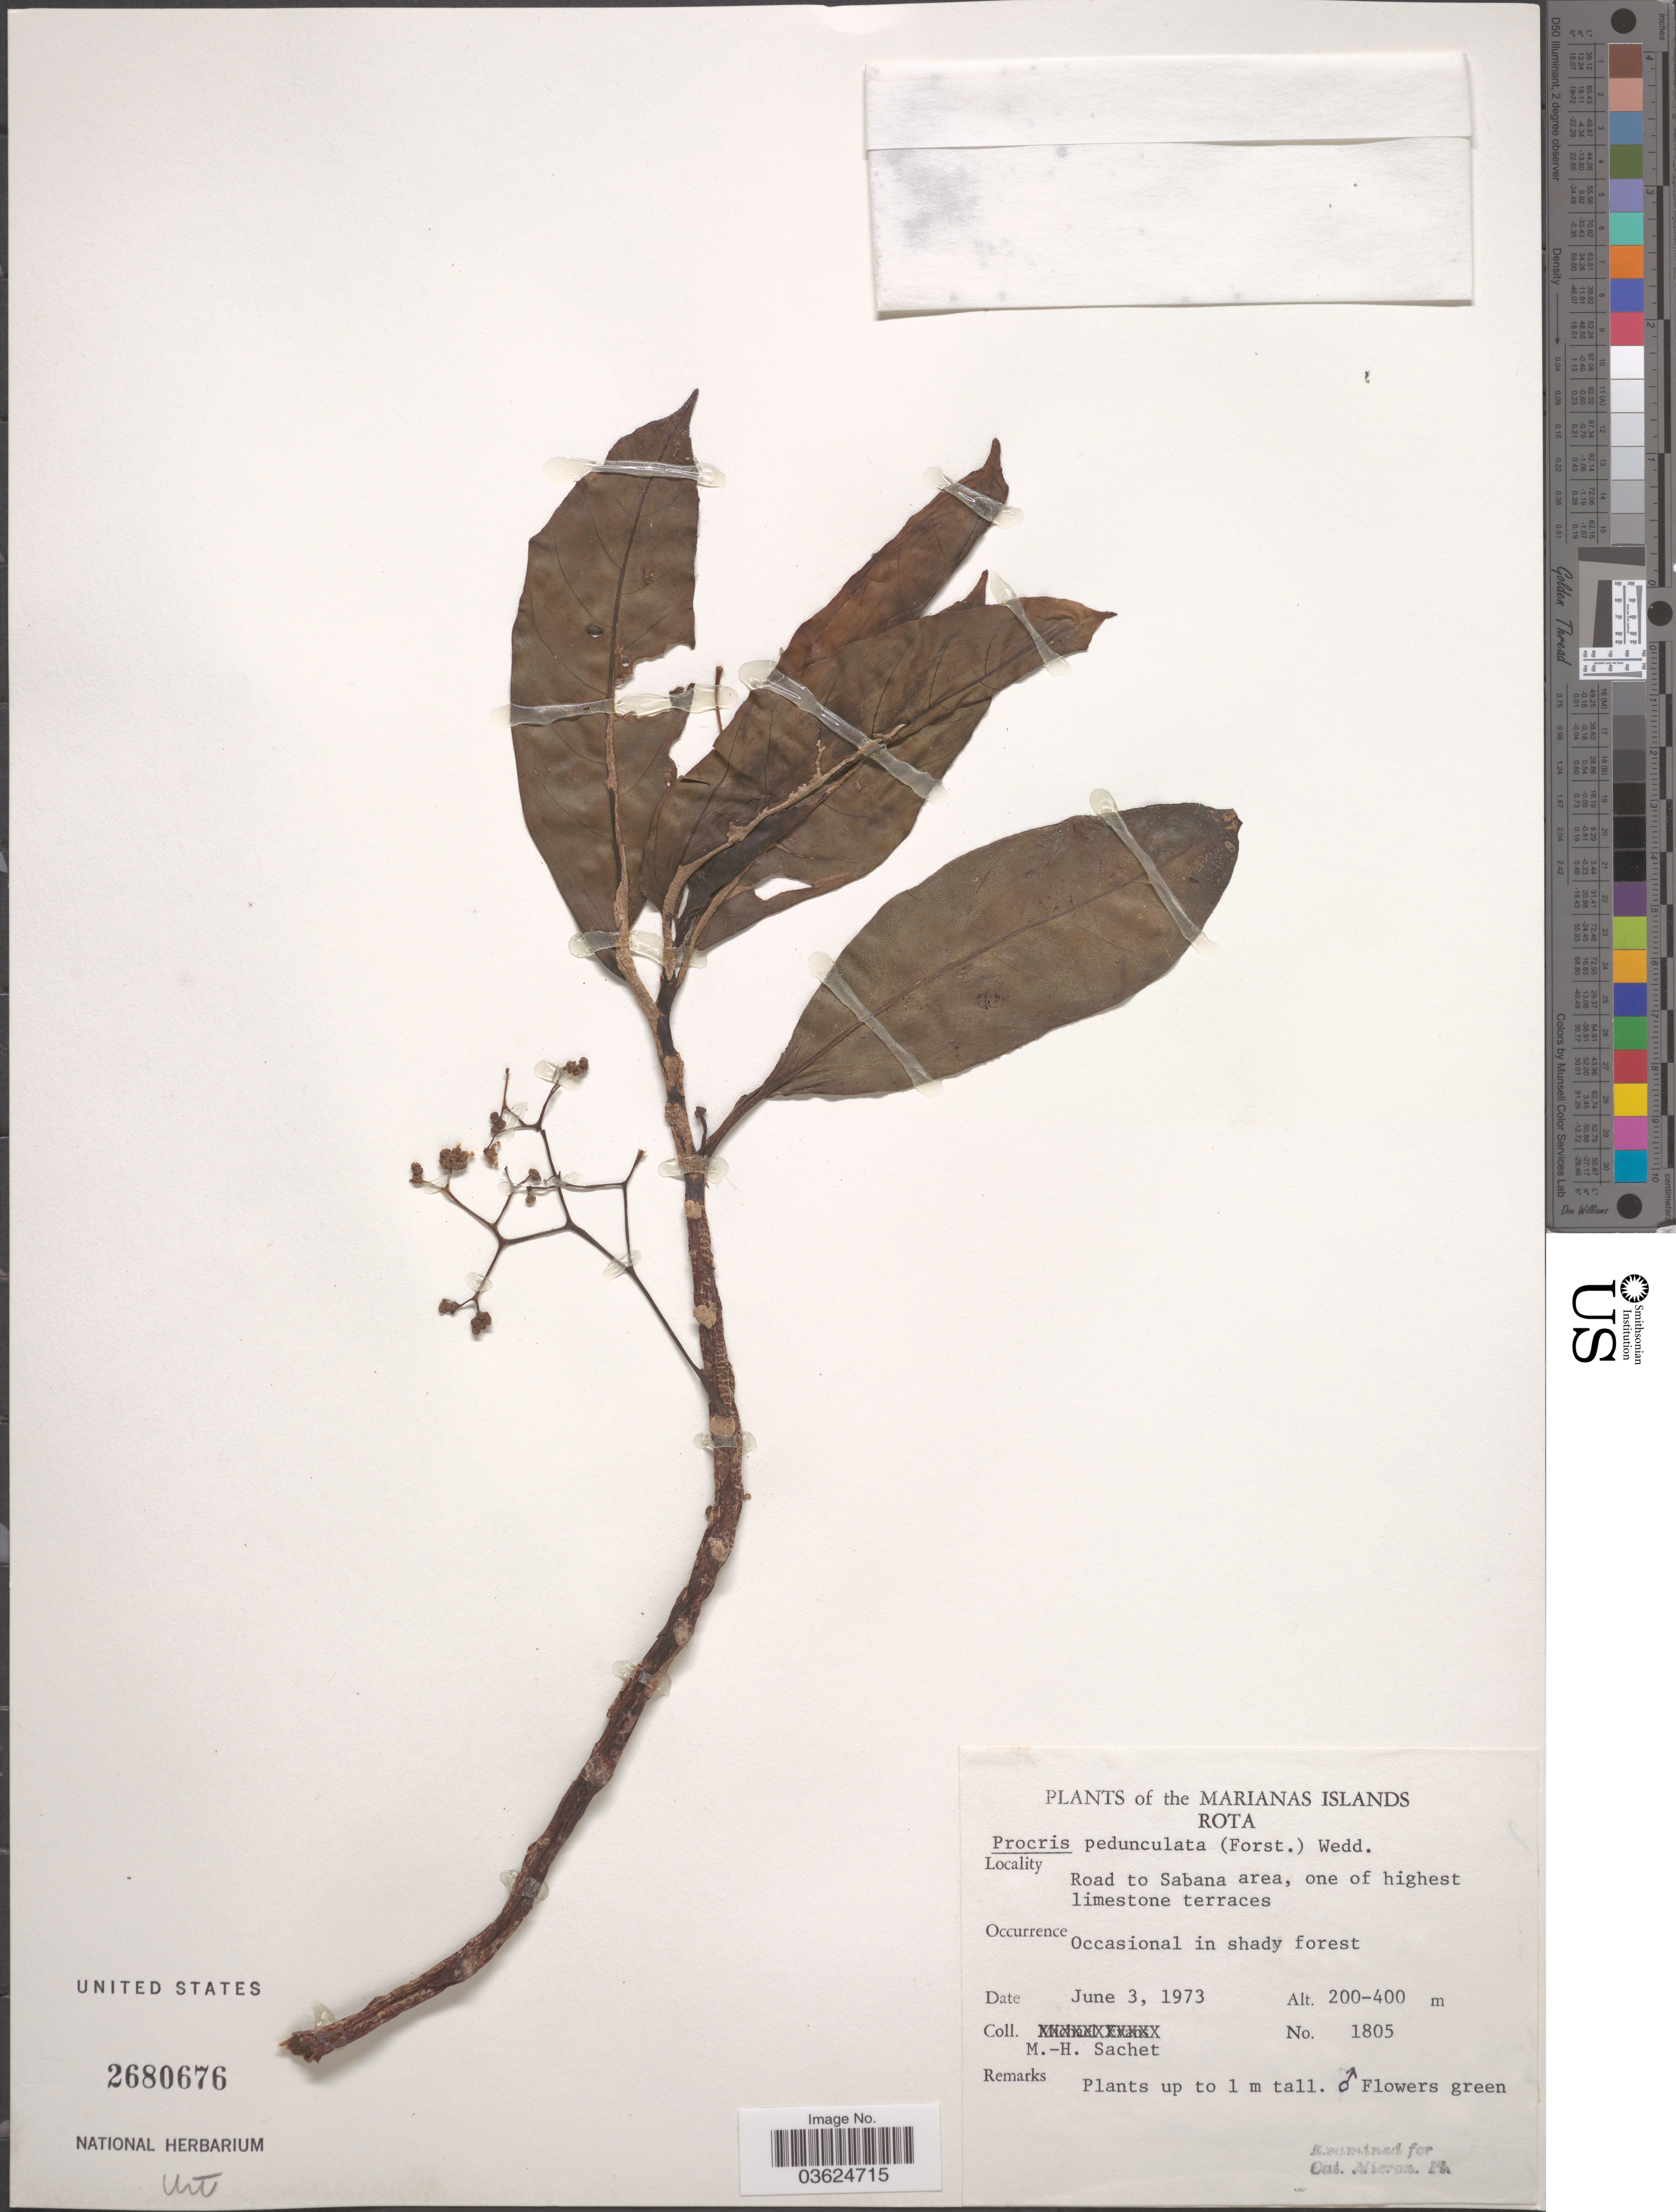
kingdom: Plantae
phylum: Tracheophyta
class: Magnoliopsida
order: Rosales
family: Urticaceae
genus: Procris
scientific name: Procris pedunculata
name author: (J.R. Forst. & G. Forst.) Wedd.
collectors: M.-H. Sachet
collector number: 1805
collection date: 1973-06-03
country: Northern Mariana Islands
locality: The Marianas Islands. Rota. Road to Sabana area, one of highest limestone terraces.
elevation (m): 200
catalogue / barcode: US 2680676